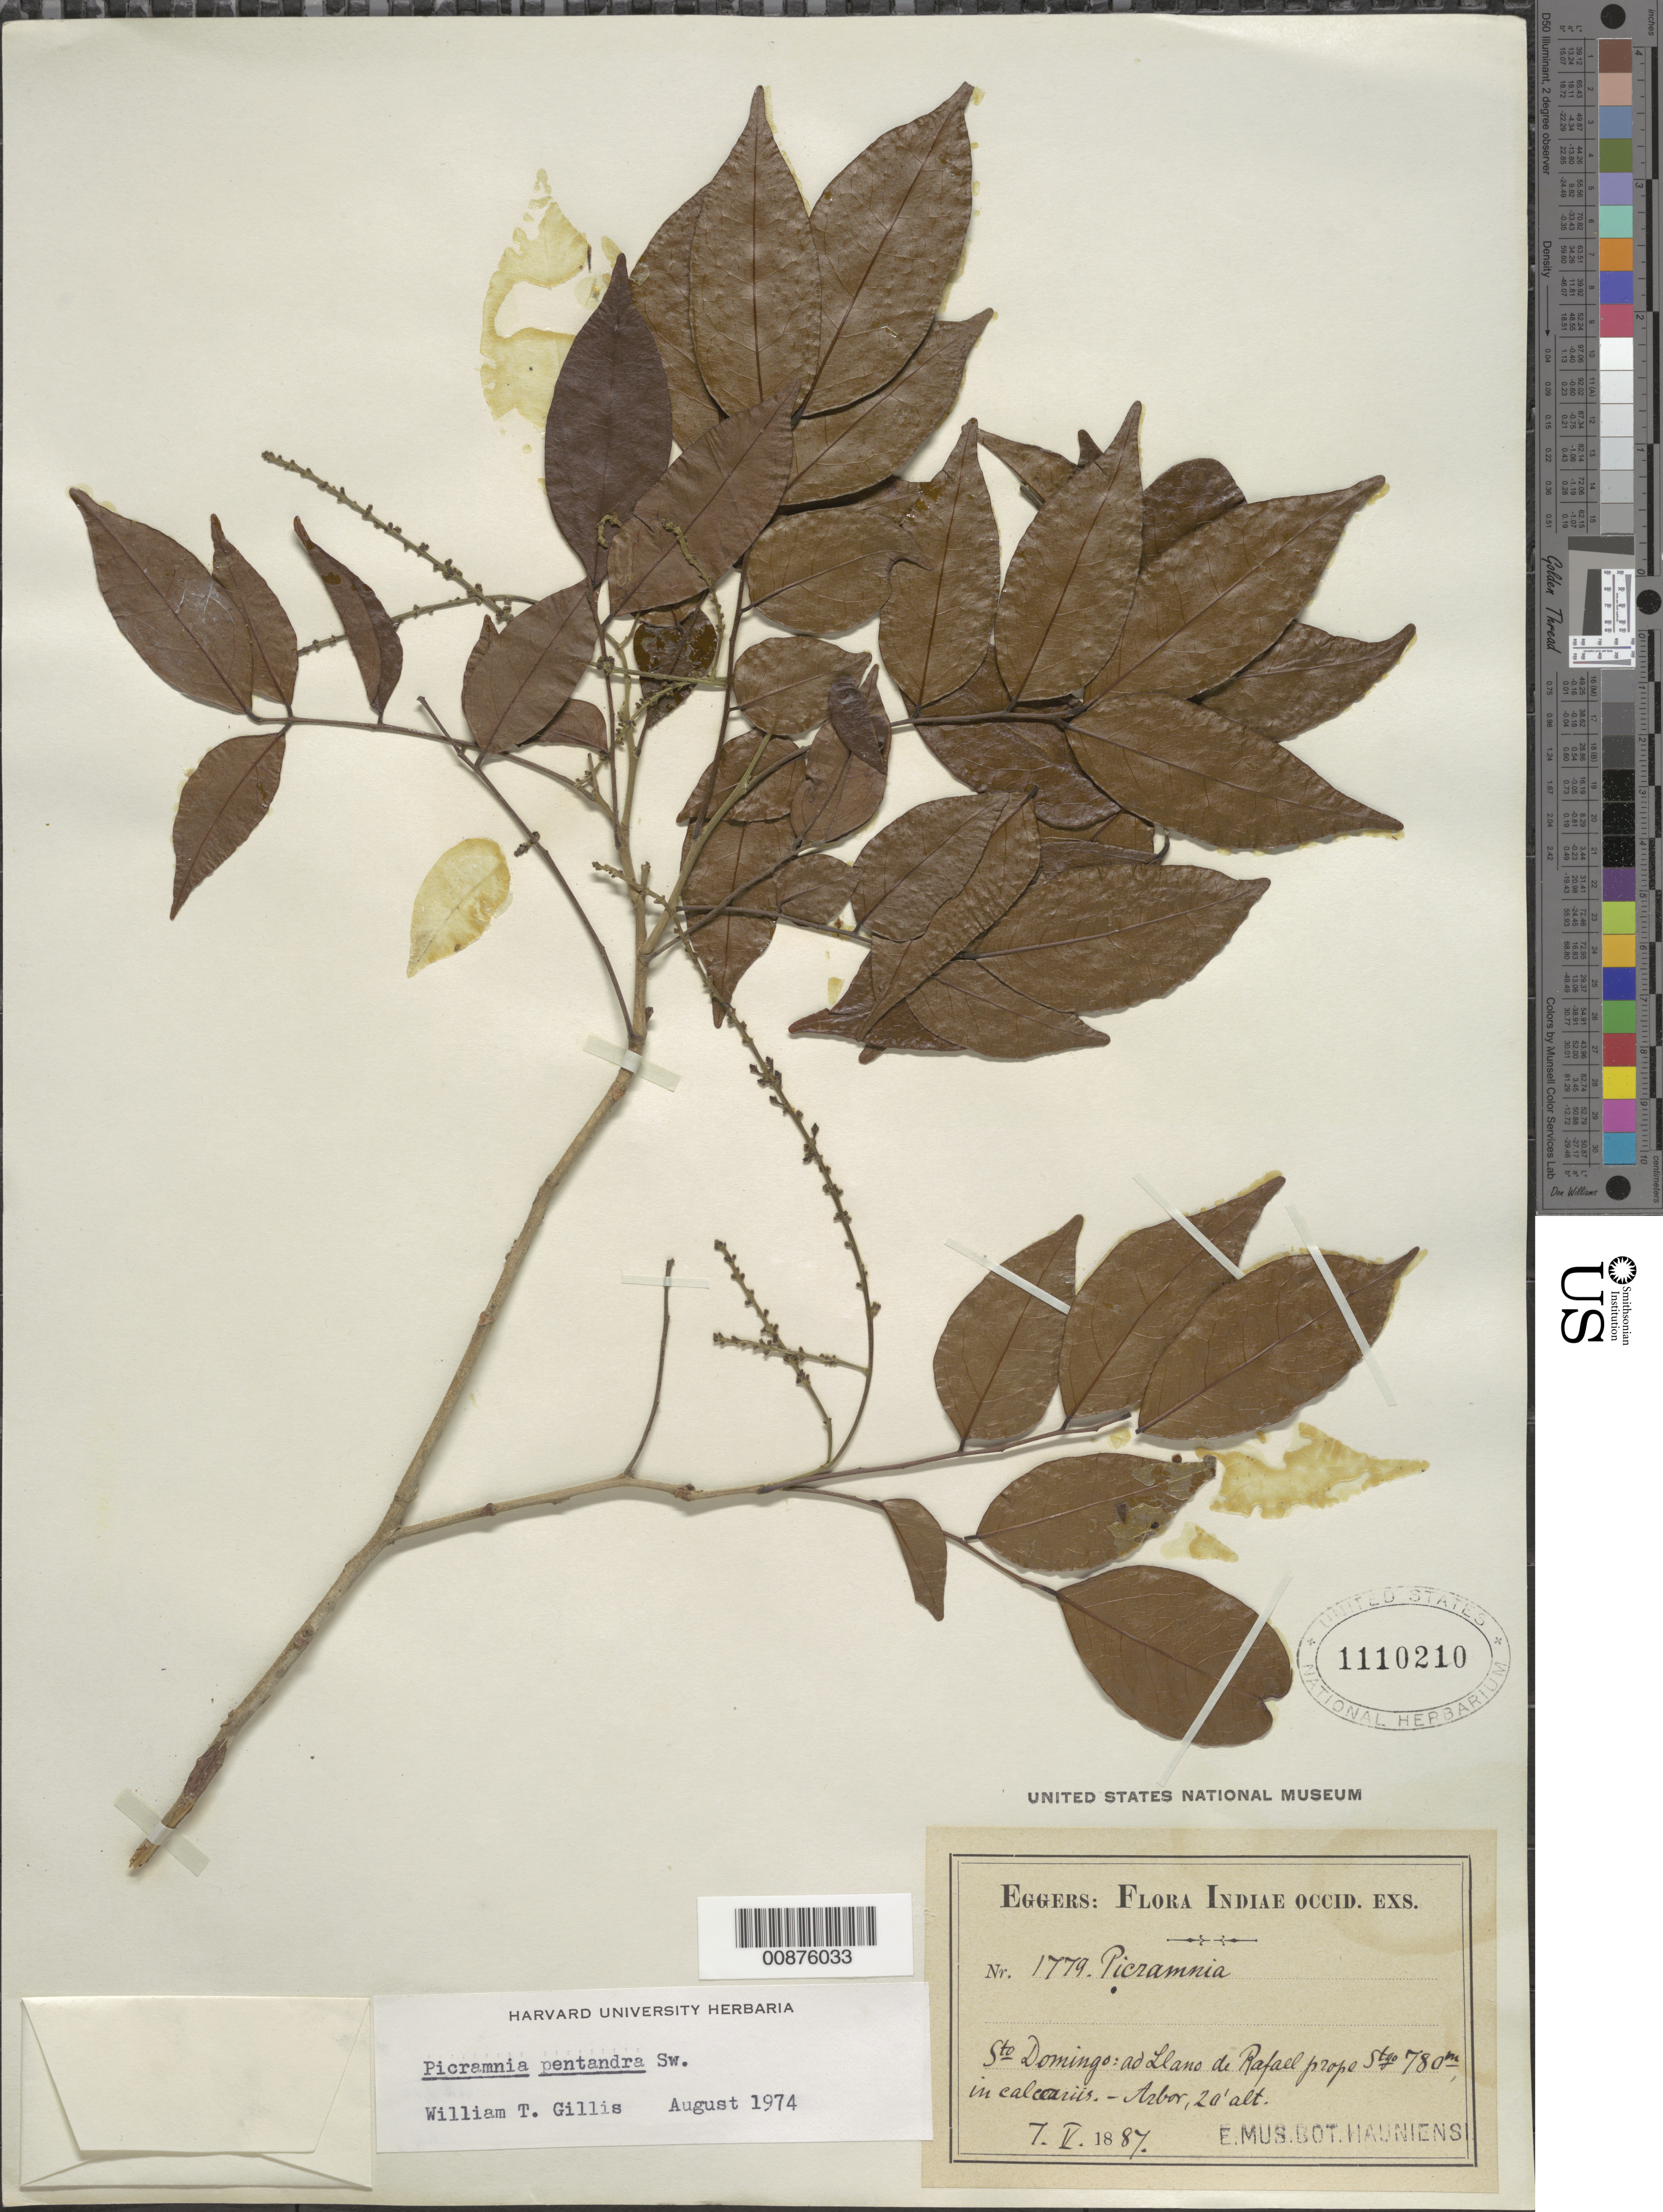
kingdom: Plantae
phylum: Tracheophyta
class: Magnoliopsida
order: Picramniales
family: Picramniaceae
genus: Picramnia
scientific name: Picramnia pentandra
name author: Sw.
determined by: Gillis, W. T.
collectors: H. F. A. von Eggers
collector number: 1779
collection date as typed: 07 May 1887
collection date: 1887-05-07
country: Dominican Republic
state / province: Santiago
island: Hispaniola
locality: Llano de Rafael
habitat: In calcariis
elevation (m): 2380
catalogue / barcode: US 1110210